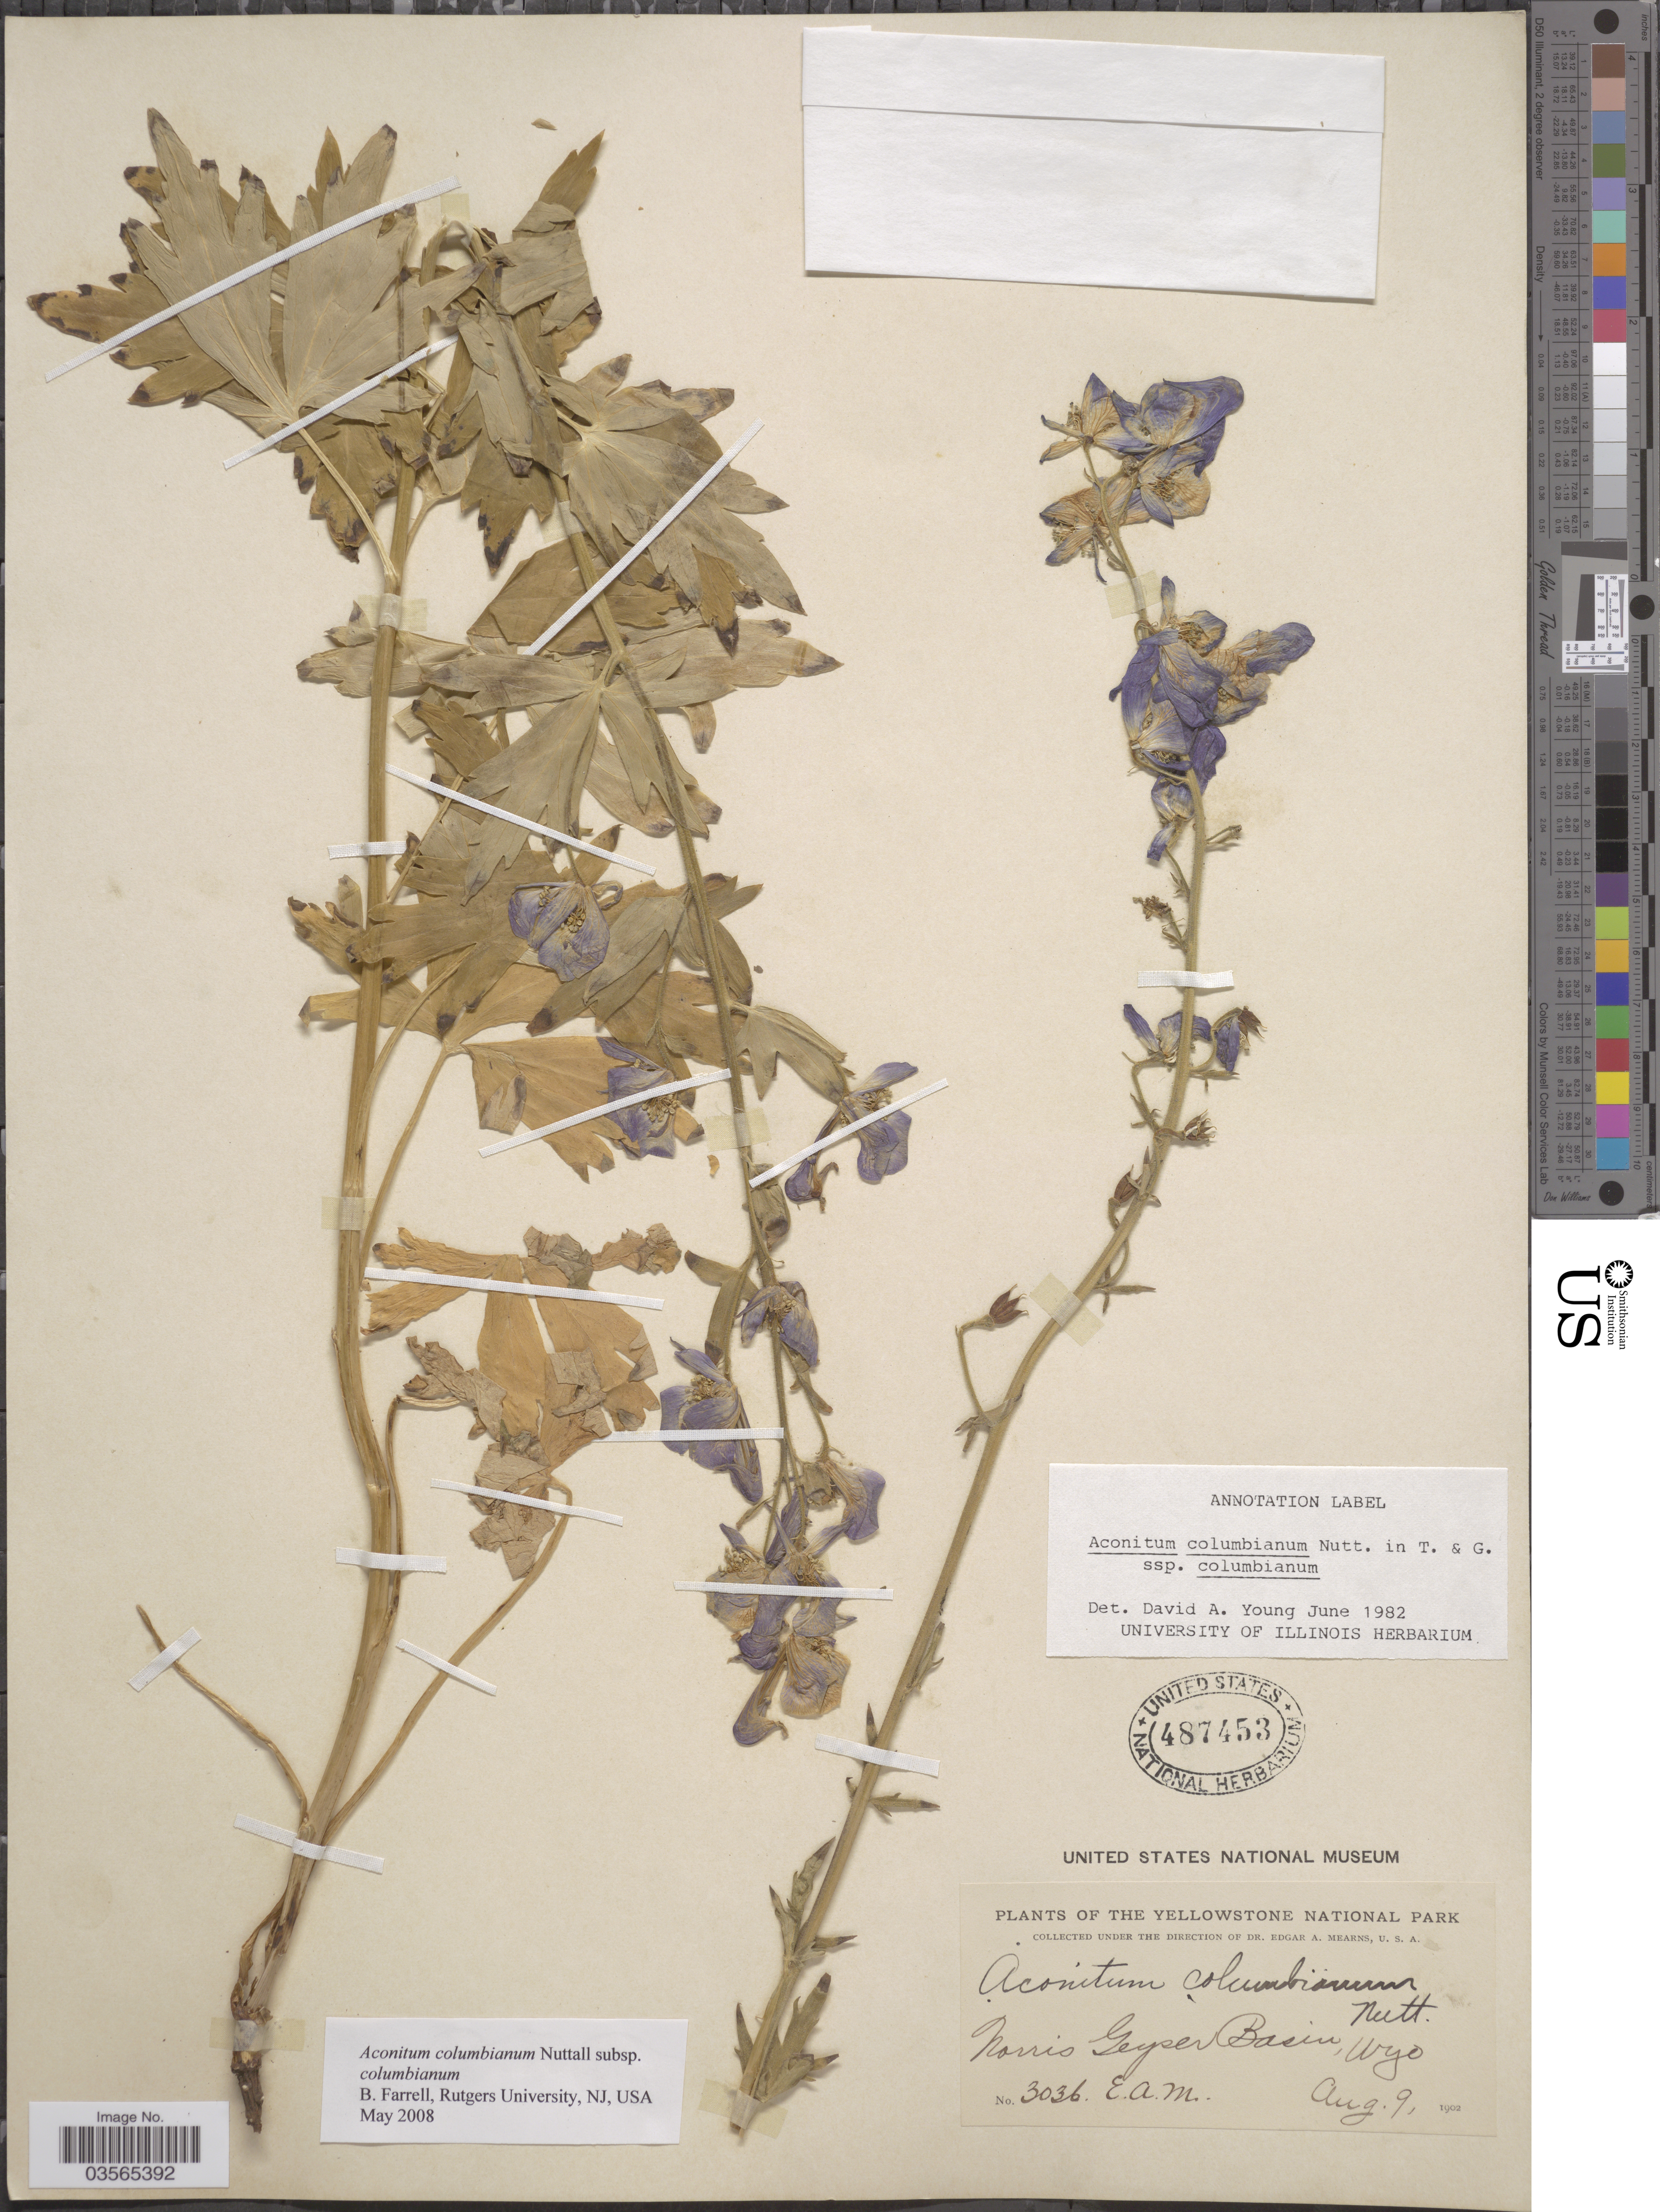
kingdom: Plantae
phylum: Tracheophyta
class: Magnoliopsida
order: Ranunculales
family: Ranunculaceae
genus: Aconitum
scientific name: Aconitum columbianum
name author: Nutt.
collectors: E. A. Mearns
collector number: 3036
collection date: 1902-08-09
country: United States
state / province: Wyoming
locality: The Yellowstone National Park. Norris Geyser Basin.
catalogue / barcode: US 487453